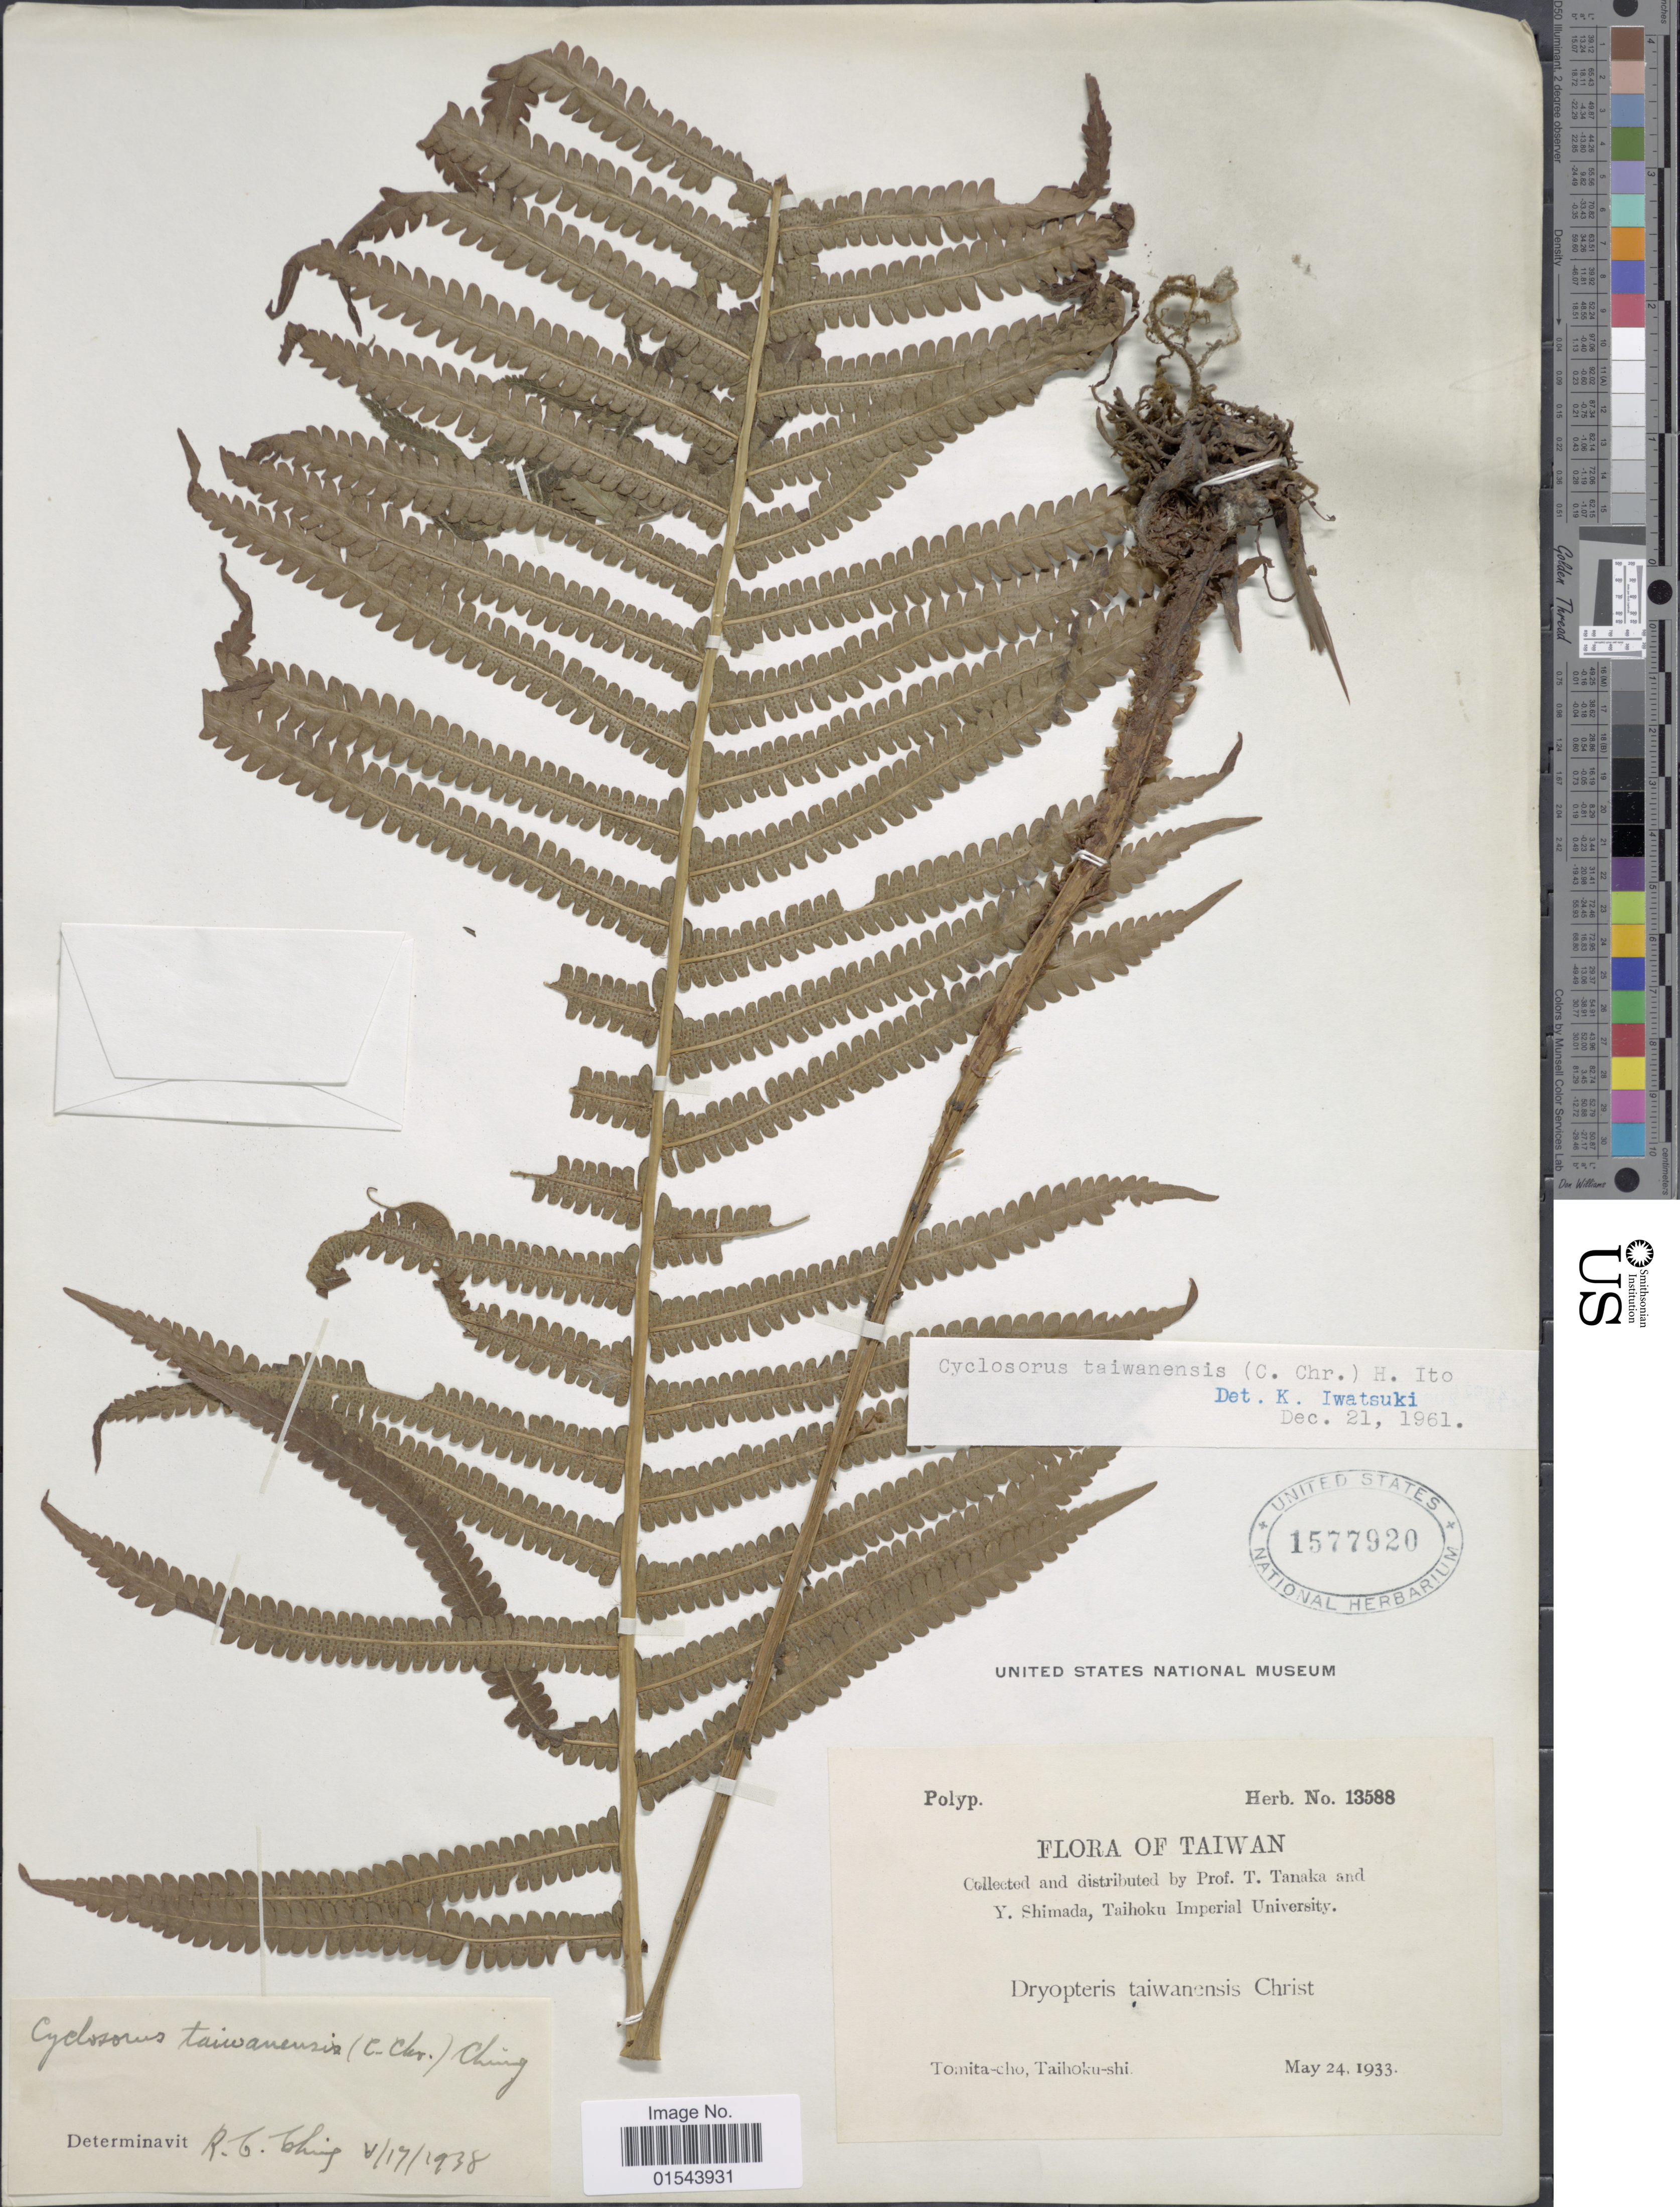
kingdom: Plantae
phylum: Tracheophyta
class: Polypodiopsida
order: Polypodiales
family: Thelypteridaceae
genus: Christella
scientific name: Christella taiwanensis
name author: (C. Chr.) Holttum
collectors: T. Tanaka & Y. Shimada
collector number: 13588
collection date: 1933-05-24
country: Taiwan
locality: Tomita-cho, Taihoku-shi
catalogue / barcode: US 1577920